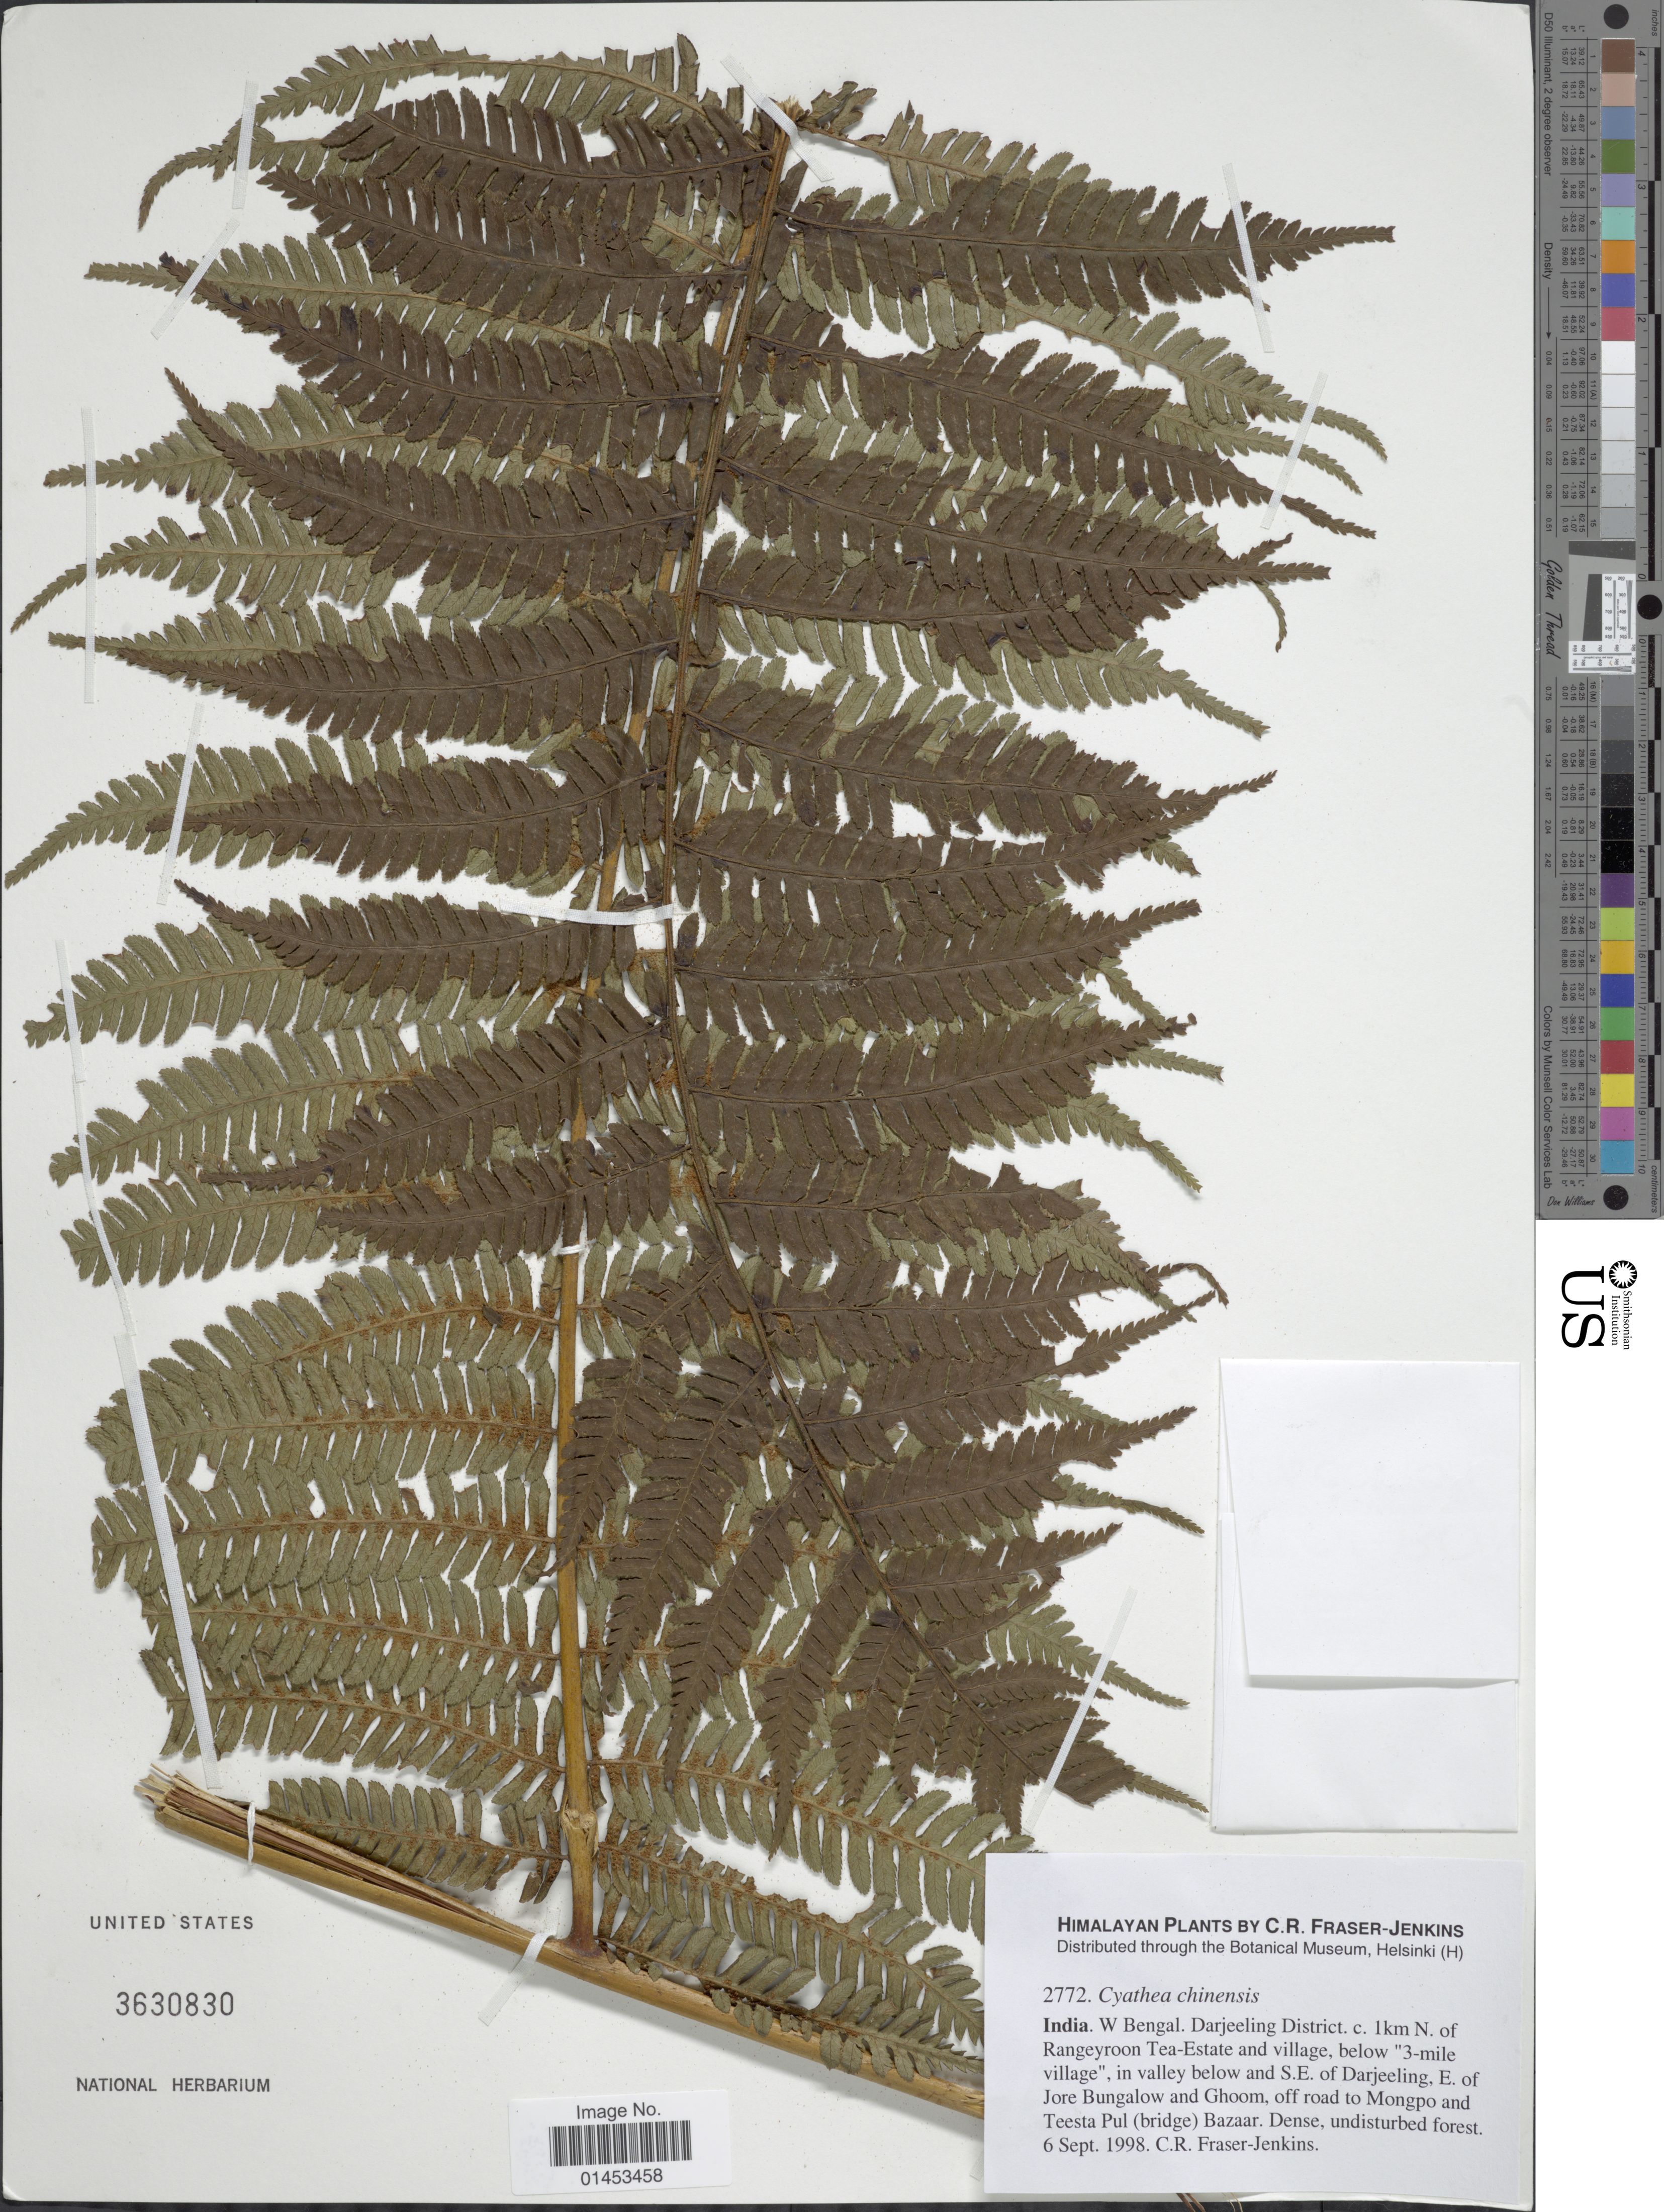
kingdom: Plantae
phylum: Tracheophyta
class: Polypodiopsida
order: Cyatheales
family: Cyatheaceae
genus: Cyathea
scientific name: Cyathea chinensis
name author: Copel.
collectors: C. R. Fraser-Jenkins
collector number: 2772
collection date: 1998-09-06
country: India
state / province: West Bengal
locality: India, W. Bengal Darjeerling District. c. 1km N of Rangeyroon Tea-Estate and village, below "3-mile village"in vallet bewlo and S.E. of Darjeeling E of Jore Bungalow and Ghoom, off road to Mongpo and Teesta Pul(bridge) Bazaar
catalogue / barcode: US 3630830